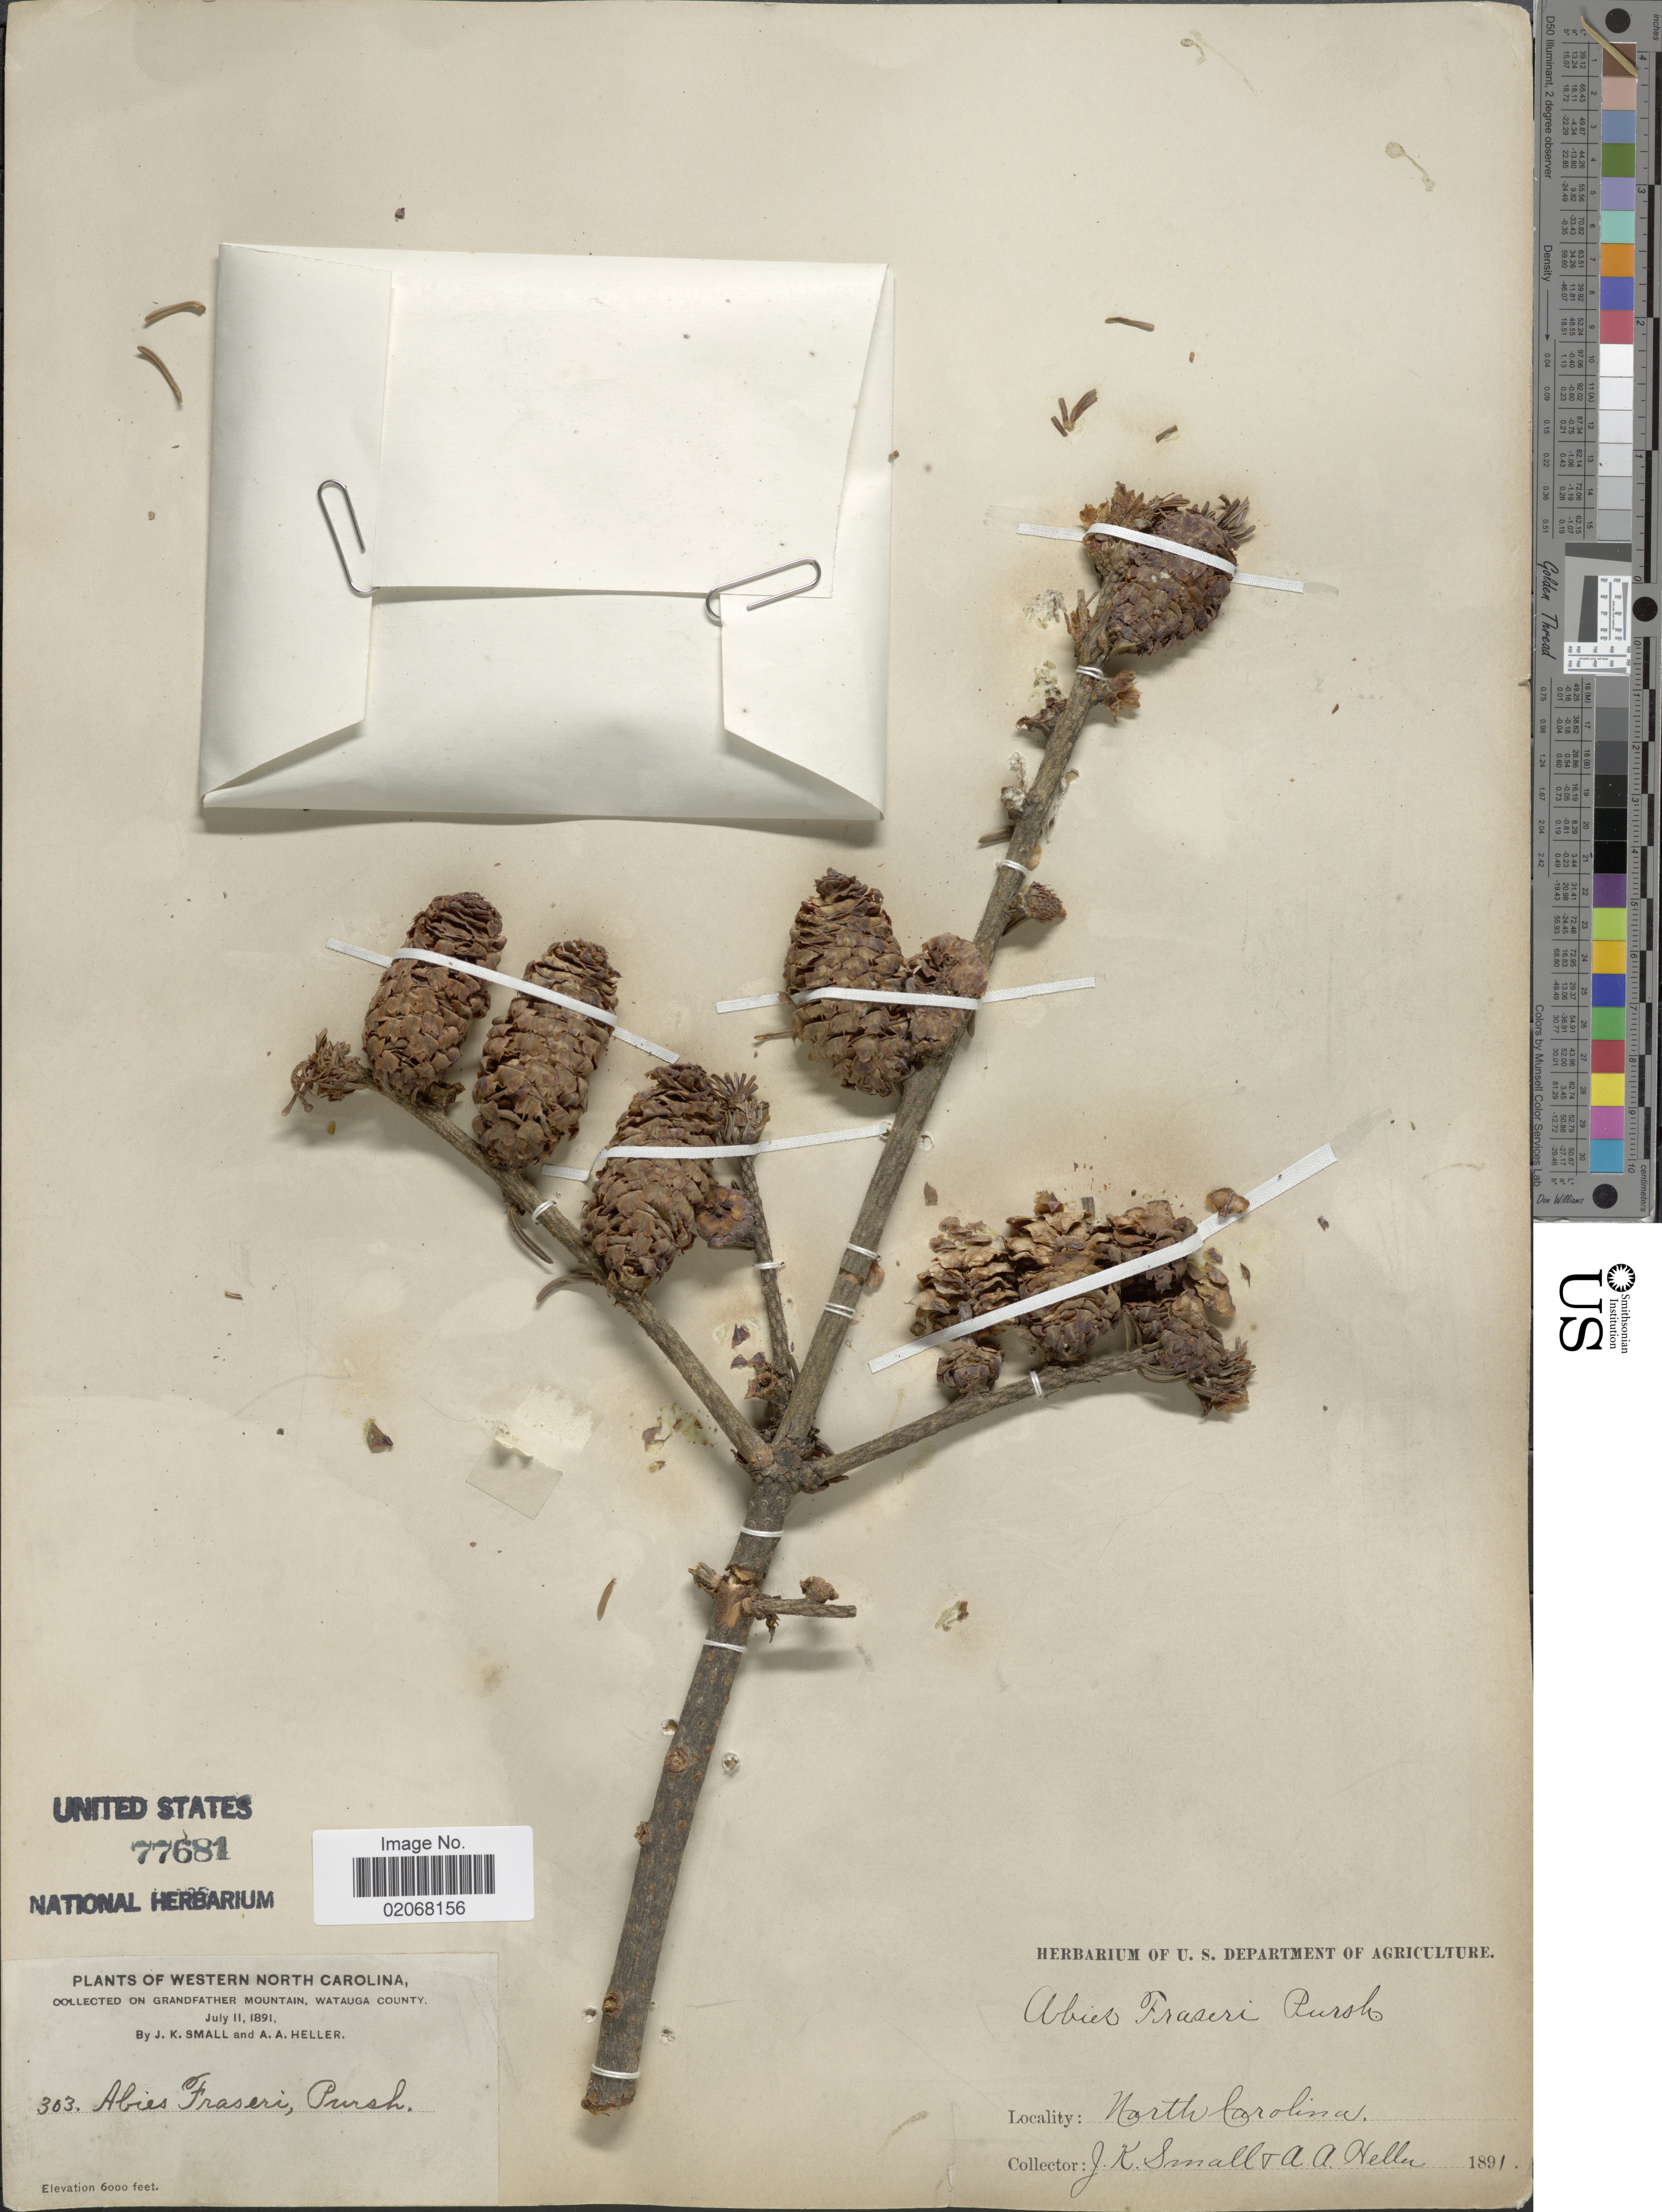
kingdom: Plantae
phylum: Tracheophyta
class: Pinopsida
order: Pinales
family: Pinaceae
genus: Abies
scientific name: Abies fraseri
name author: (Pursh) Poir.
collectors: J. K. Small & A. A. Heller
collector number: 303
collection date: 1891-07-11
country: United States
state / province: North Carolina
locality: Western North Carolina, Grandfather Mountain, Watauga County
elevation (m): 1829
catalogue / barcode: US 77681